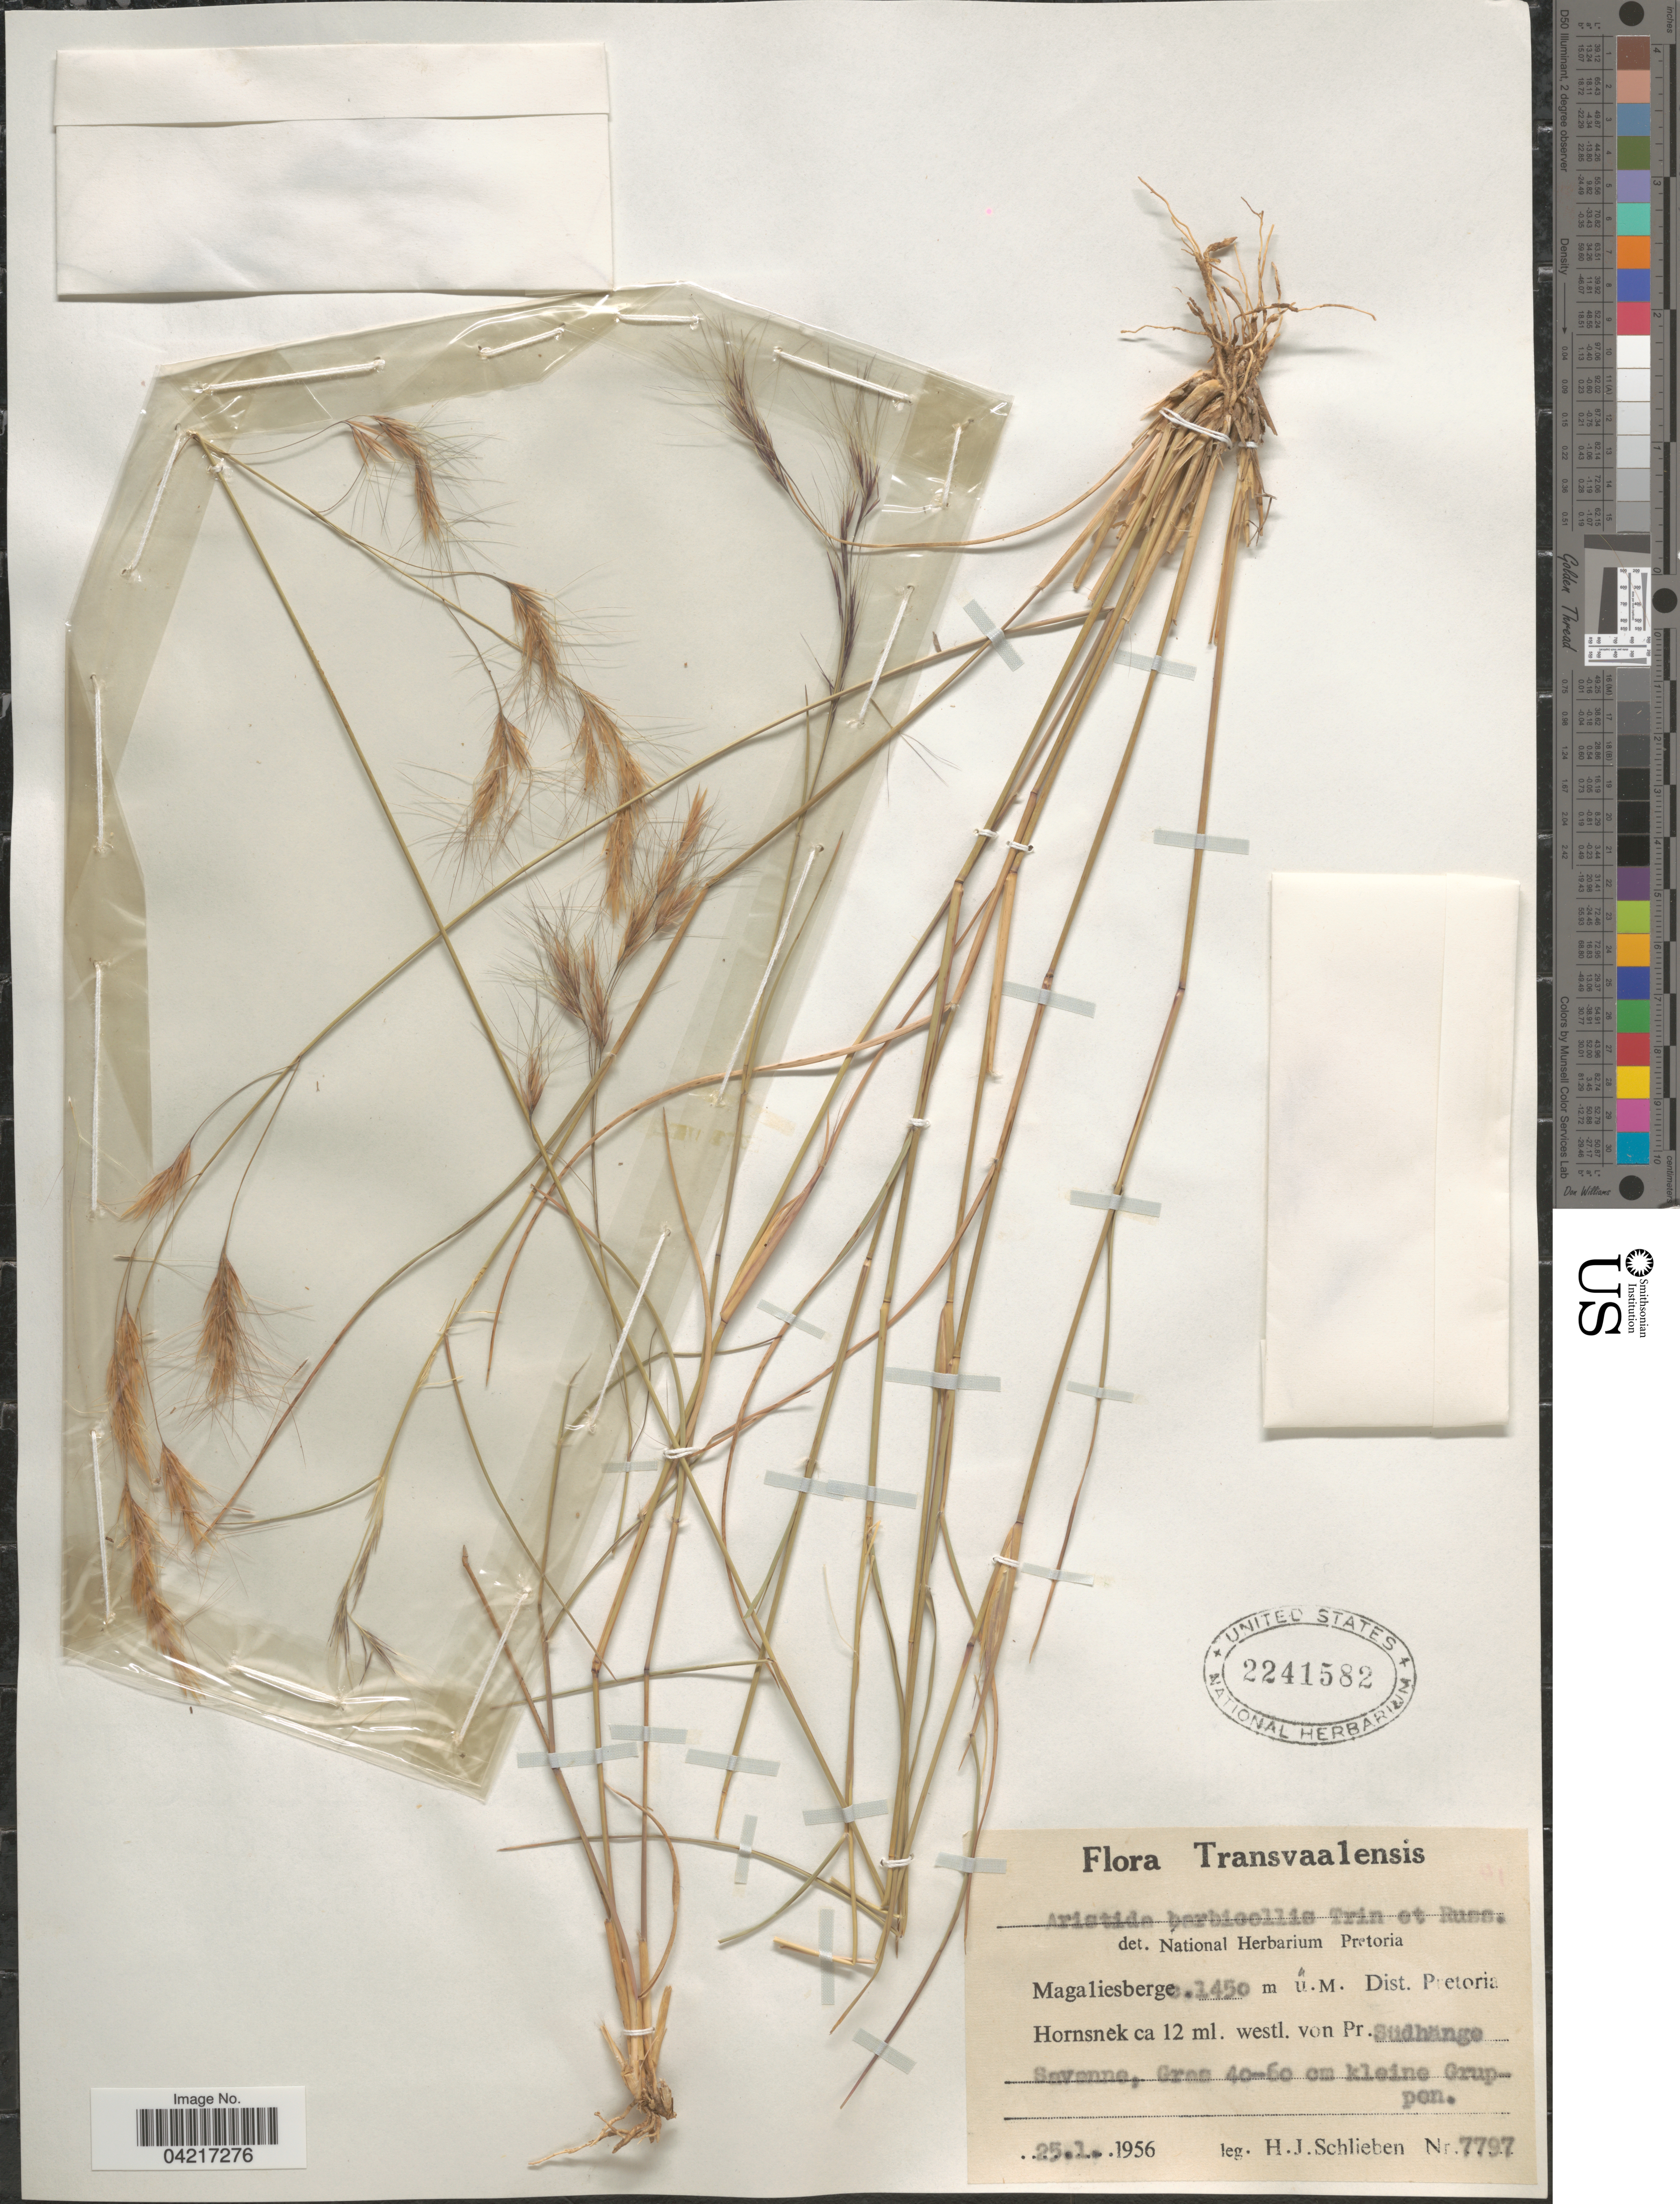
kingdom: Plantae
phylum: Tracheophyta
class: Liliopsida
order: Poales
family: Poaceae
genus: Aristida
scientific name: Aristida barbicollis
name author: Trin. & Rupr.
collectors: H. J. Schlieben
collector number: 7797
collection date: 1956-01-25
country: South Africa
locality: Transvaalensis. Magaliesberge. Dist. Pretoria. Hornsnek ca 12 ml. westl. von Pr. Südhänge Savanne.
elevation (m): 1450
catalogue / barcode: US 2241582